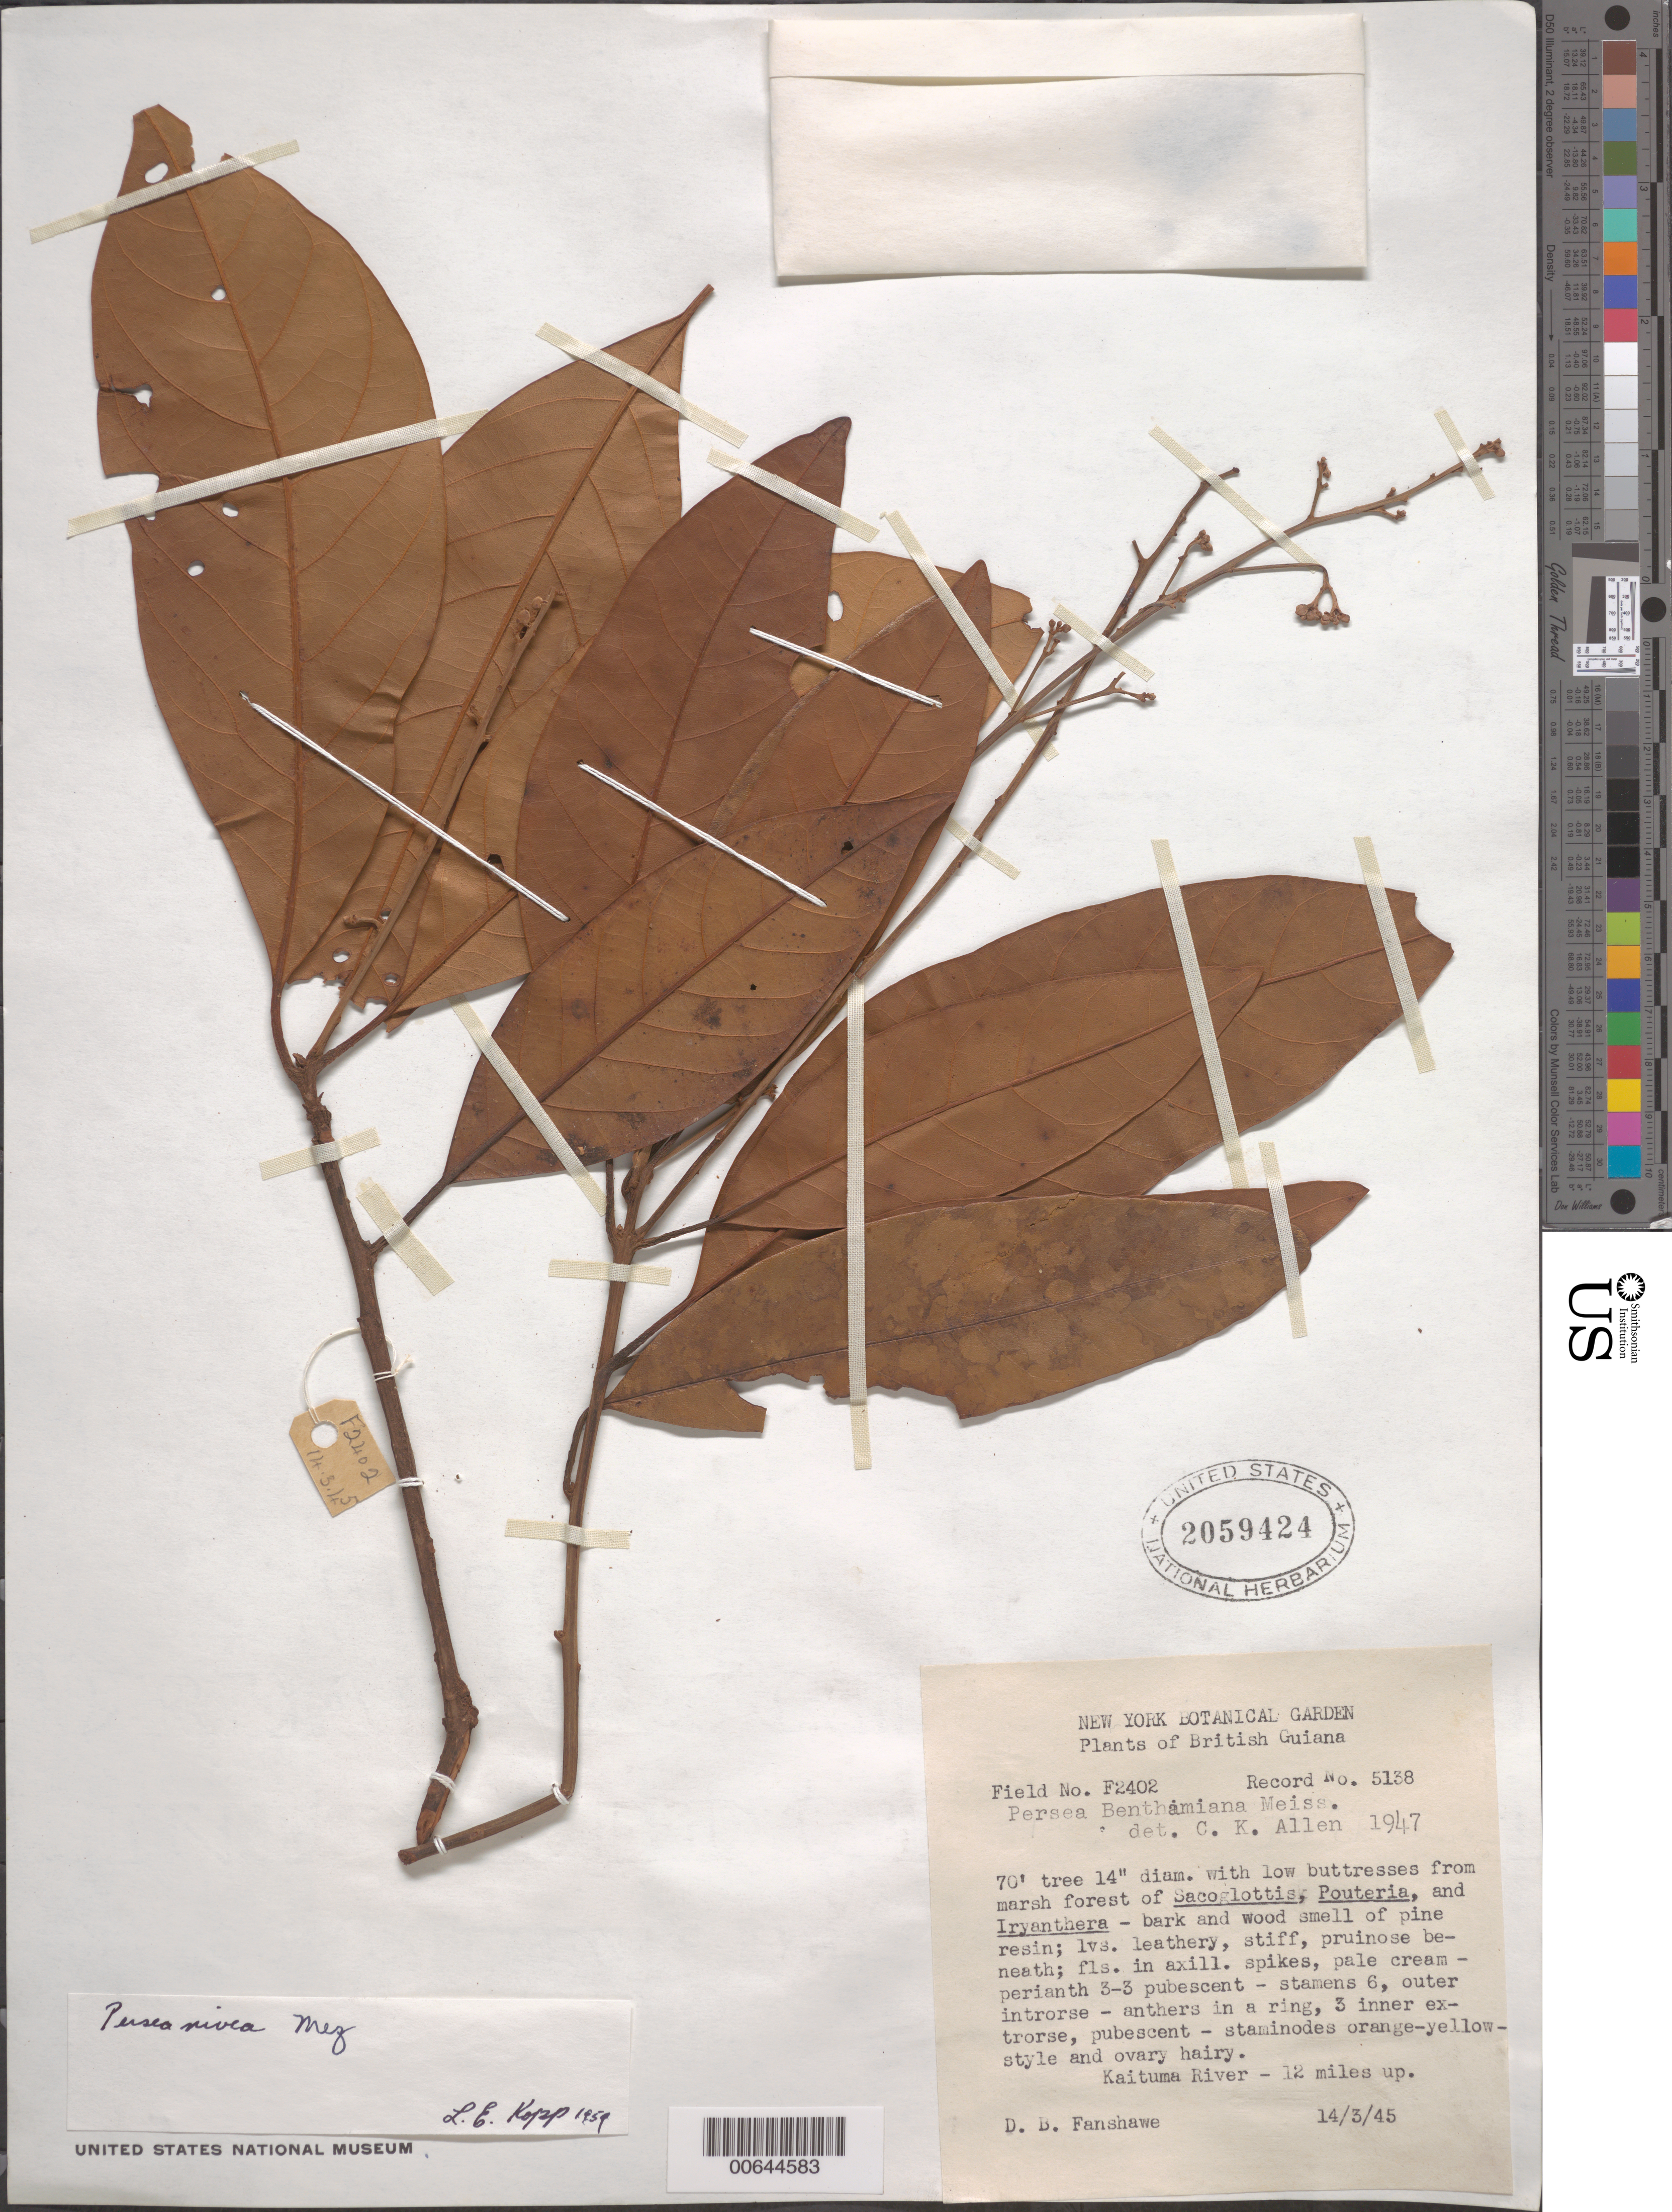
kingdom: Plantae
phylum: Tracheophyta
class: Magnoliopsida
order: Laurales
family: Lauraceae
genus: Persea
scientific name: Persea nivea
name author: Mez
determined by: Kopp, L. E., (NY), New York Botanical Garden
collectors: D. B. Fanshawe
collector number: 2402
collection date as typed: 14-Mar-45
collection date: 1945-03-14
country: Guyana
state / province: Barima-Waini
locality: Kaituma R., 12 mi. up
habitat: Marsh forest of Sacoglottis, Pouteria, and Iryanthera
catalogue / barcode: US 2059424